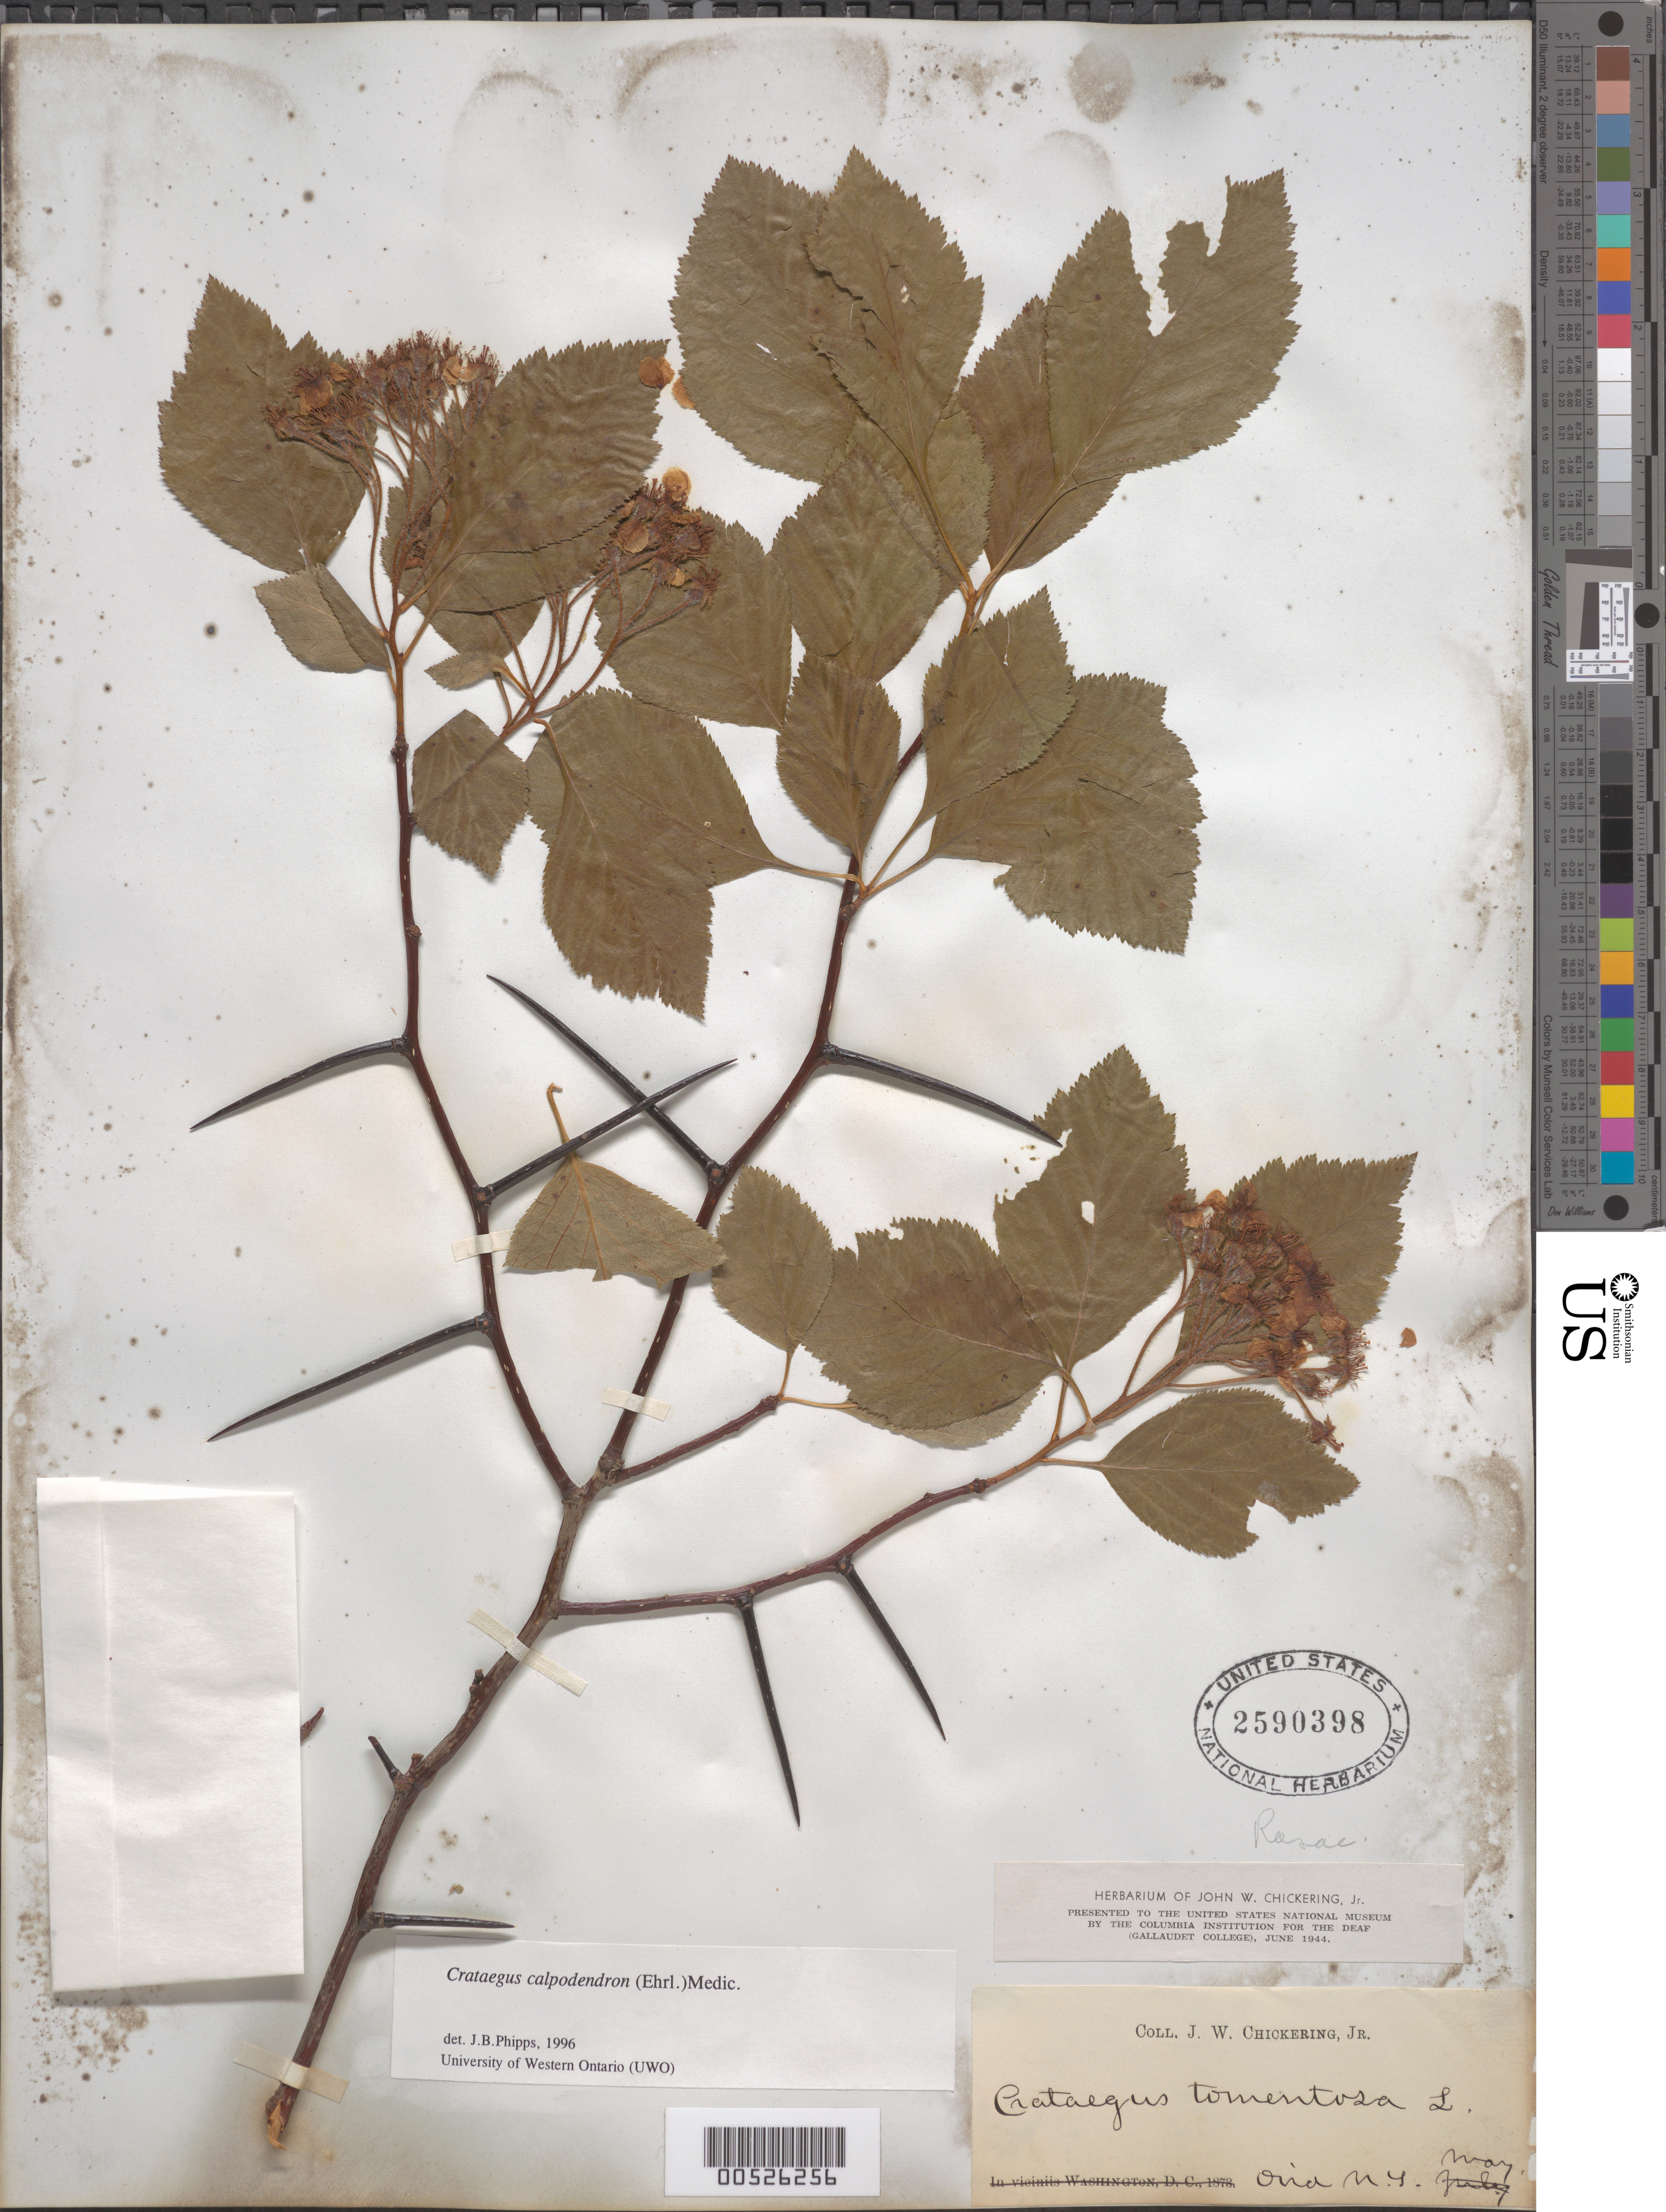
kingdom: Plantae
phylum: Tracheophyta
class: Magnoliopsida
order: Rosales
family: Rosaceae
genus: Crataegus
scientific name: Crataegus calpodendron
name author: (Ehrh.) Medik.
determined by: Phipps, James B., (UWO), University of Western Ontario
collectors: J. W. Chickering Jr.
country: United States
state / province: New York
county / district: Seneca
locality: Ovid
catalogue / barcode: US 2590398